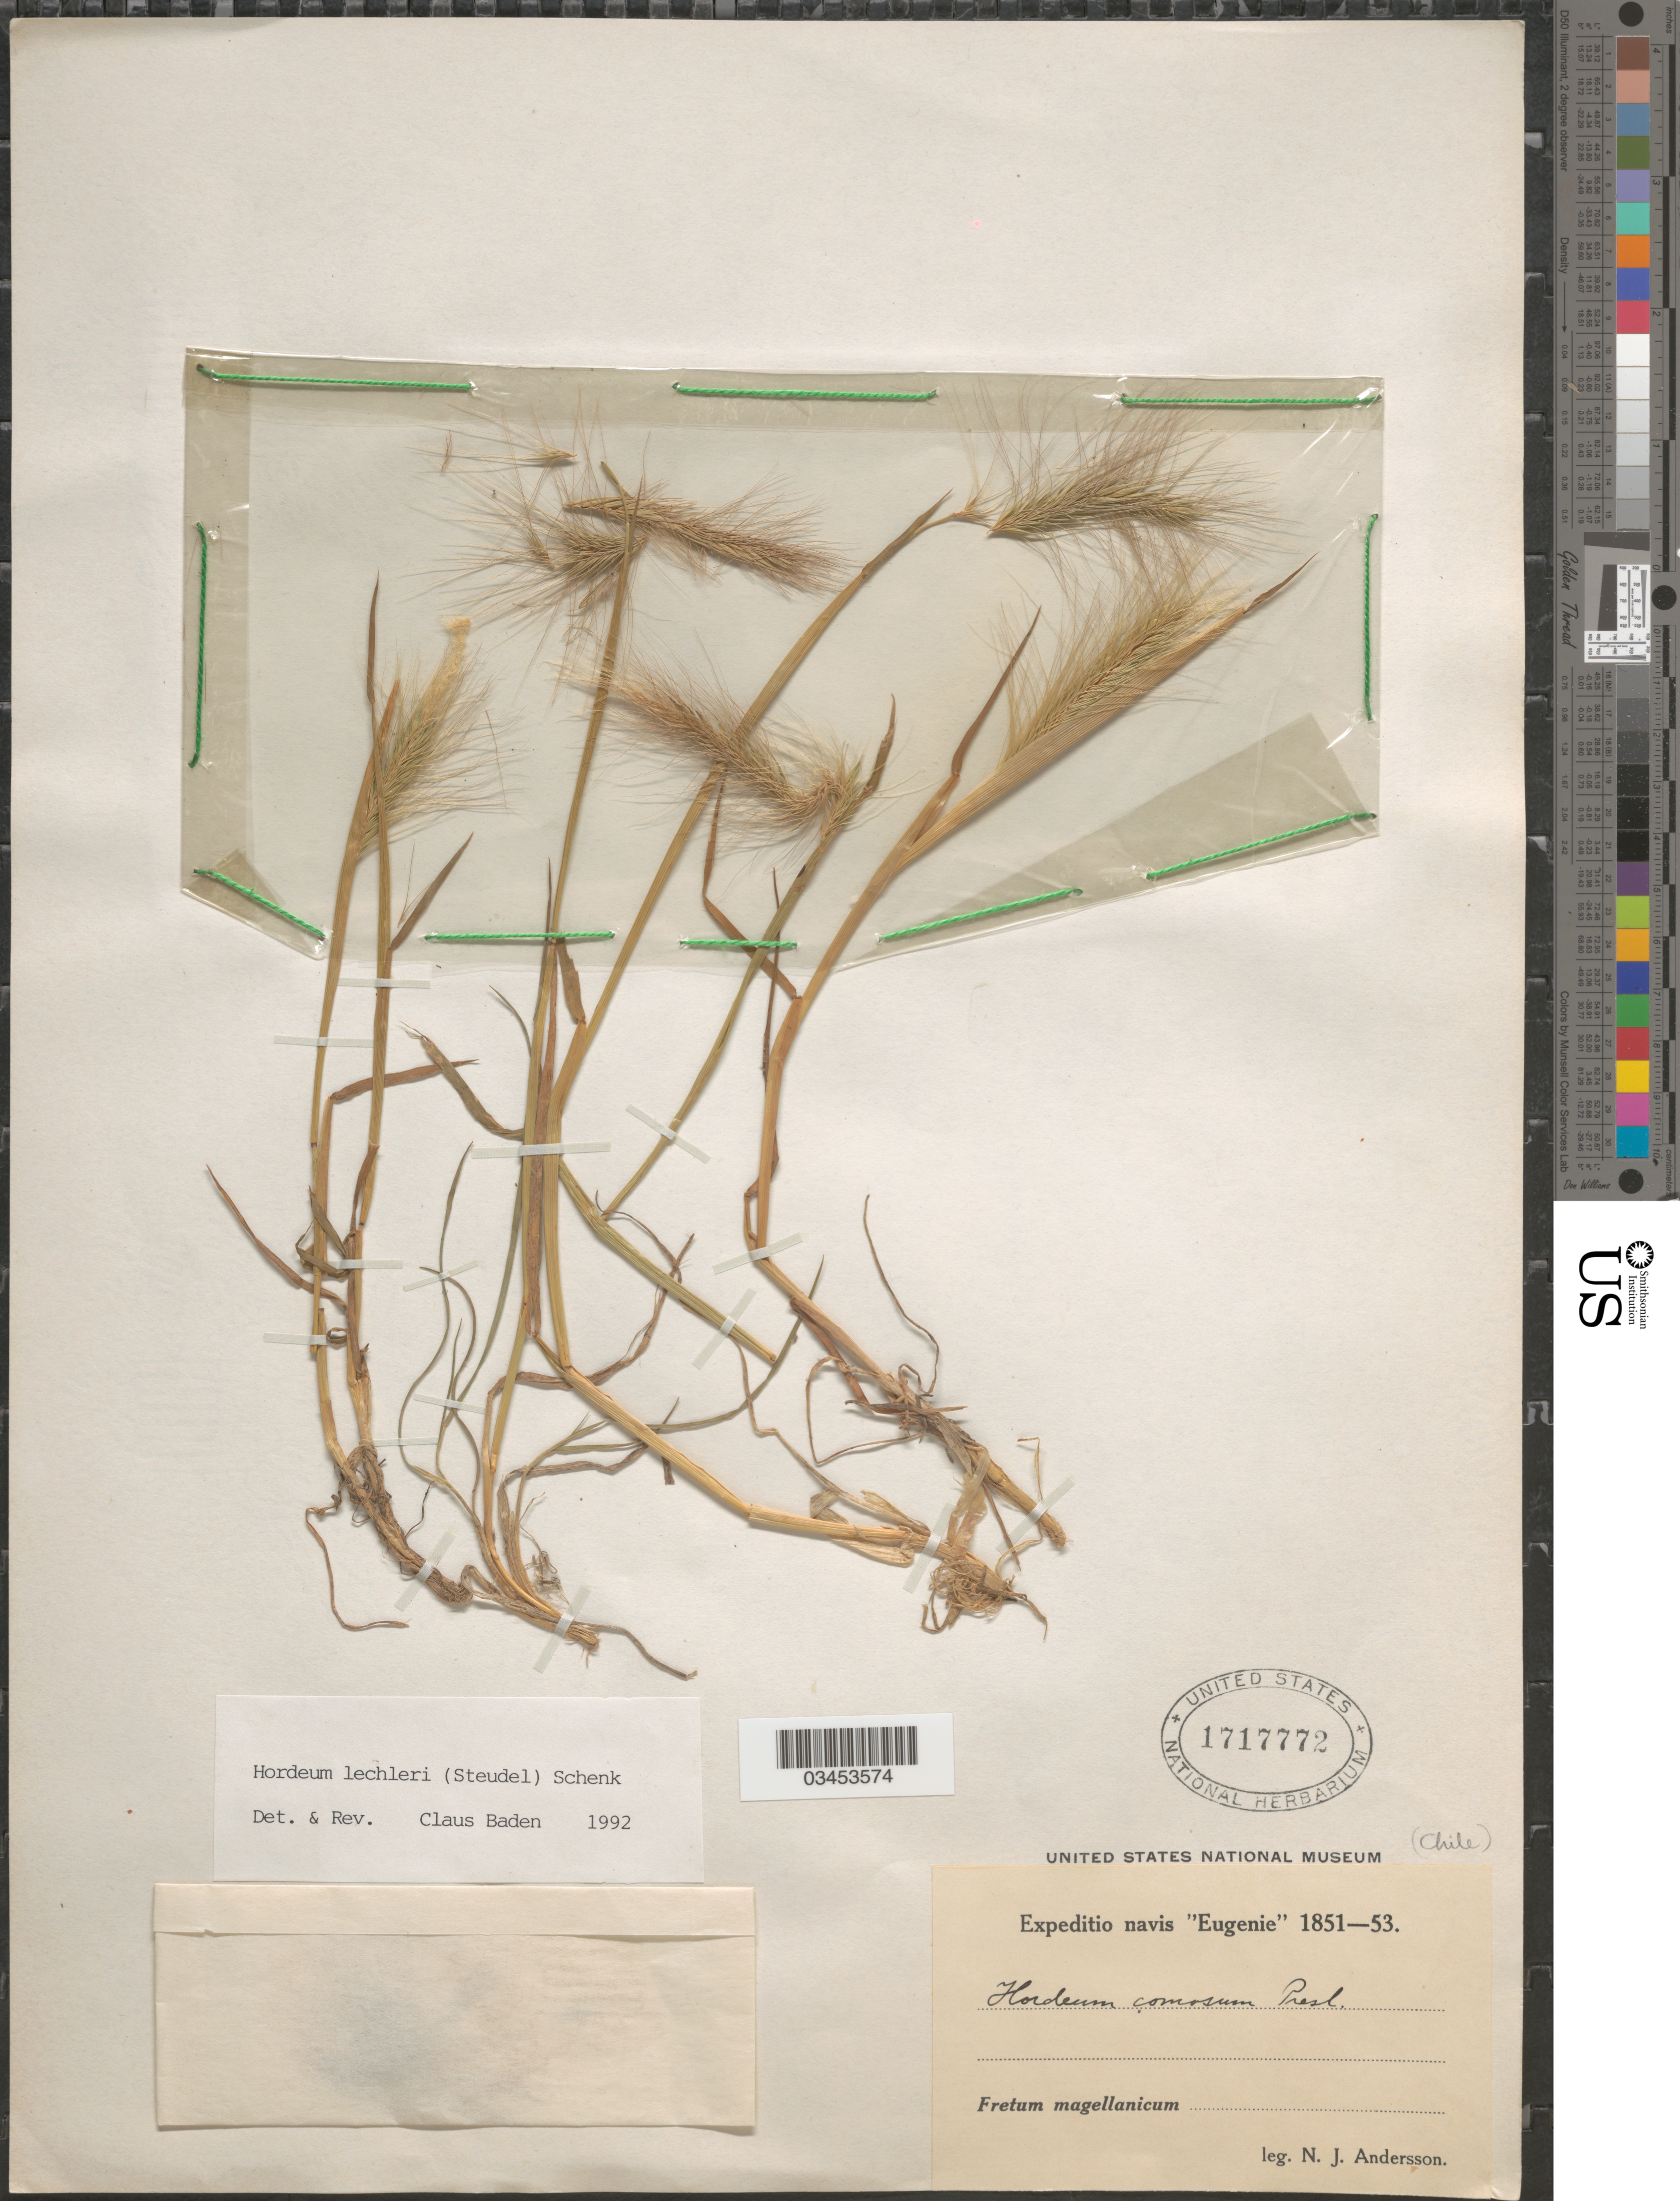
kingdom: Plantae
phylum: Tracheophyta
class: Liliopsida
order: Poales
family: Poaceae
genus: Hordeum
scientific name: Hordeum lechleri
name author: (Steud.) Schenck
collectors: N. J. Andersson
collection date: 1851/1853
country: Chile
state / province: Magallanes y de la Antártica Chilena (XII)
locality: Expeditio navis "Eugenie" 1851-53. Fretum magellanicum.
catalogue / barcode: US 1717772